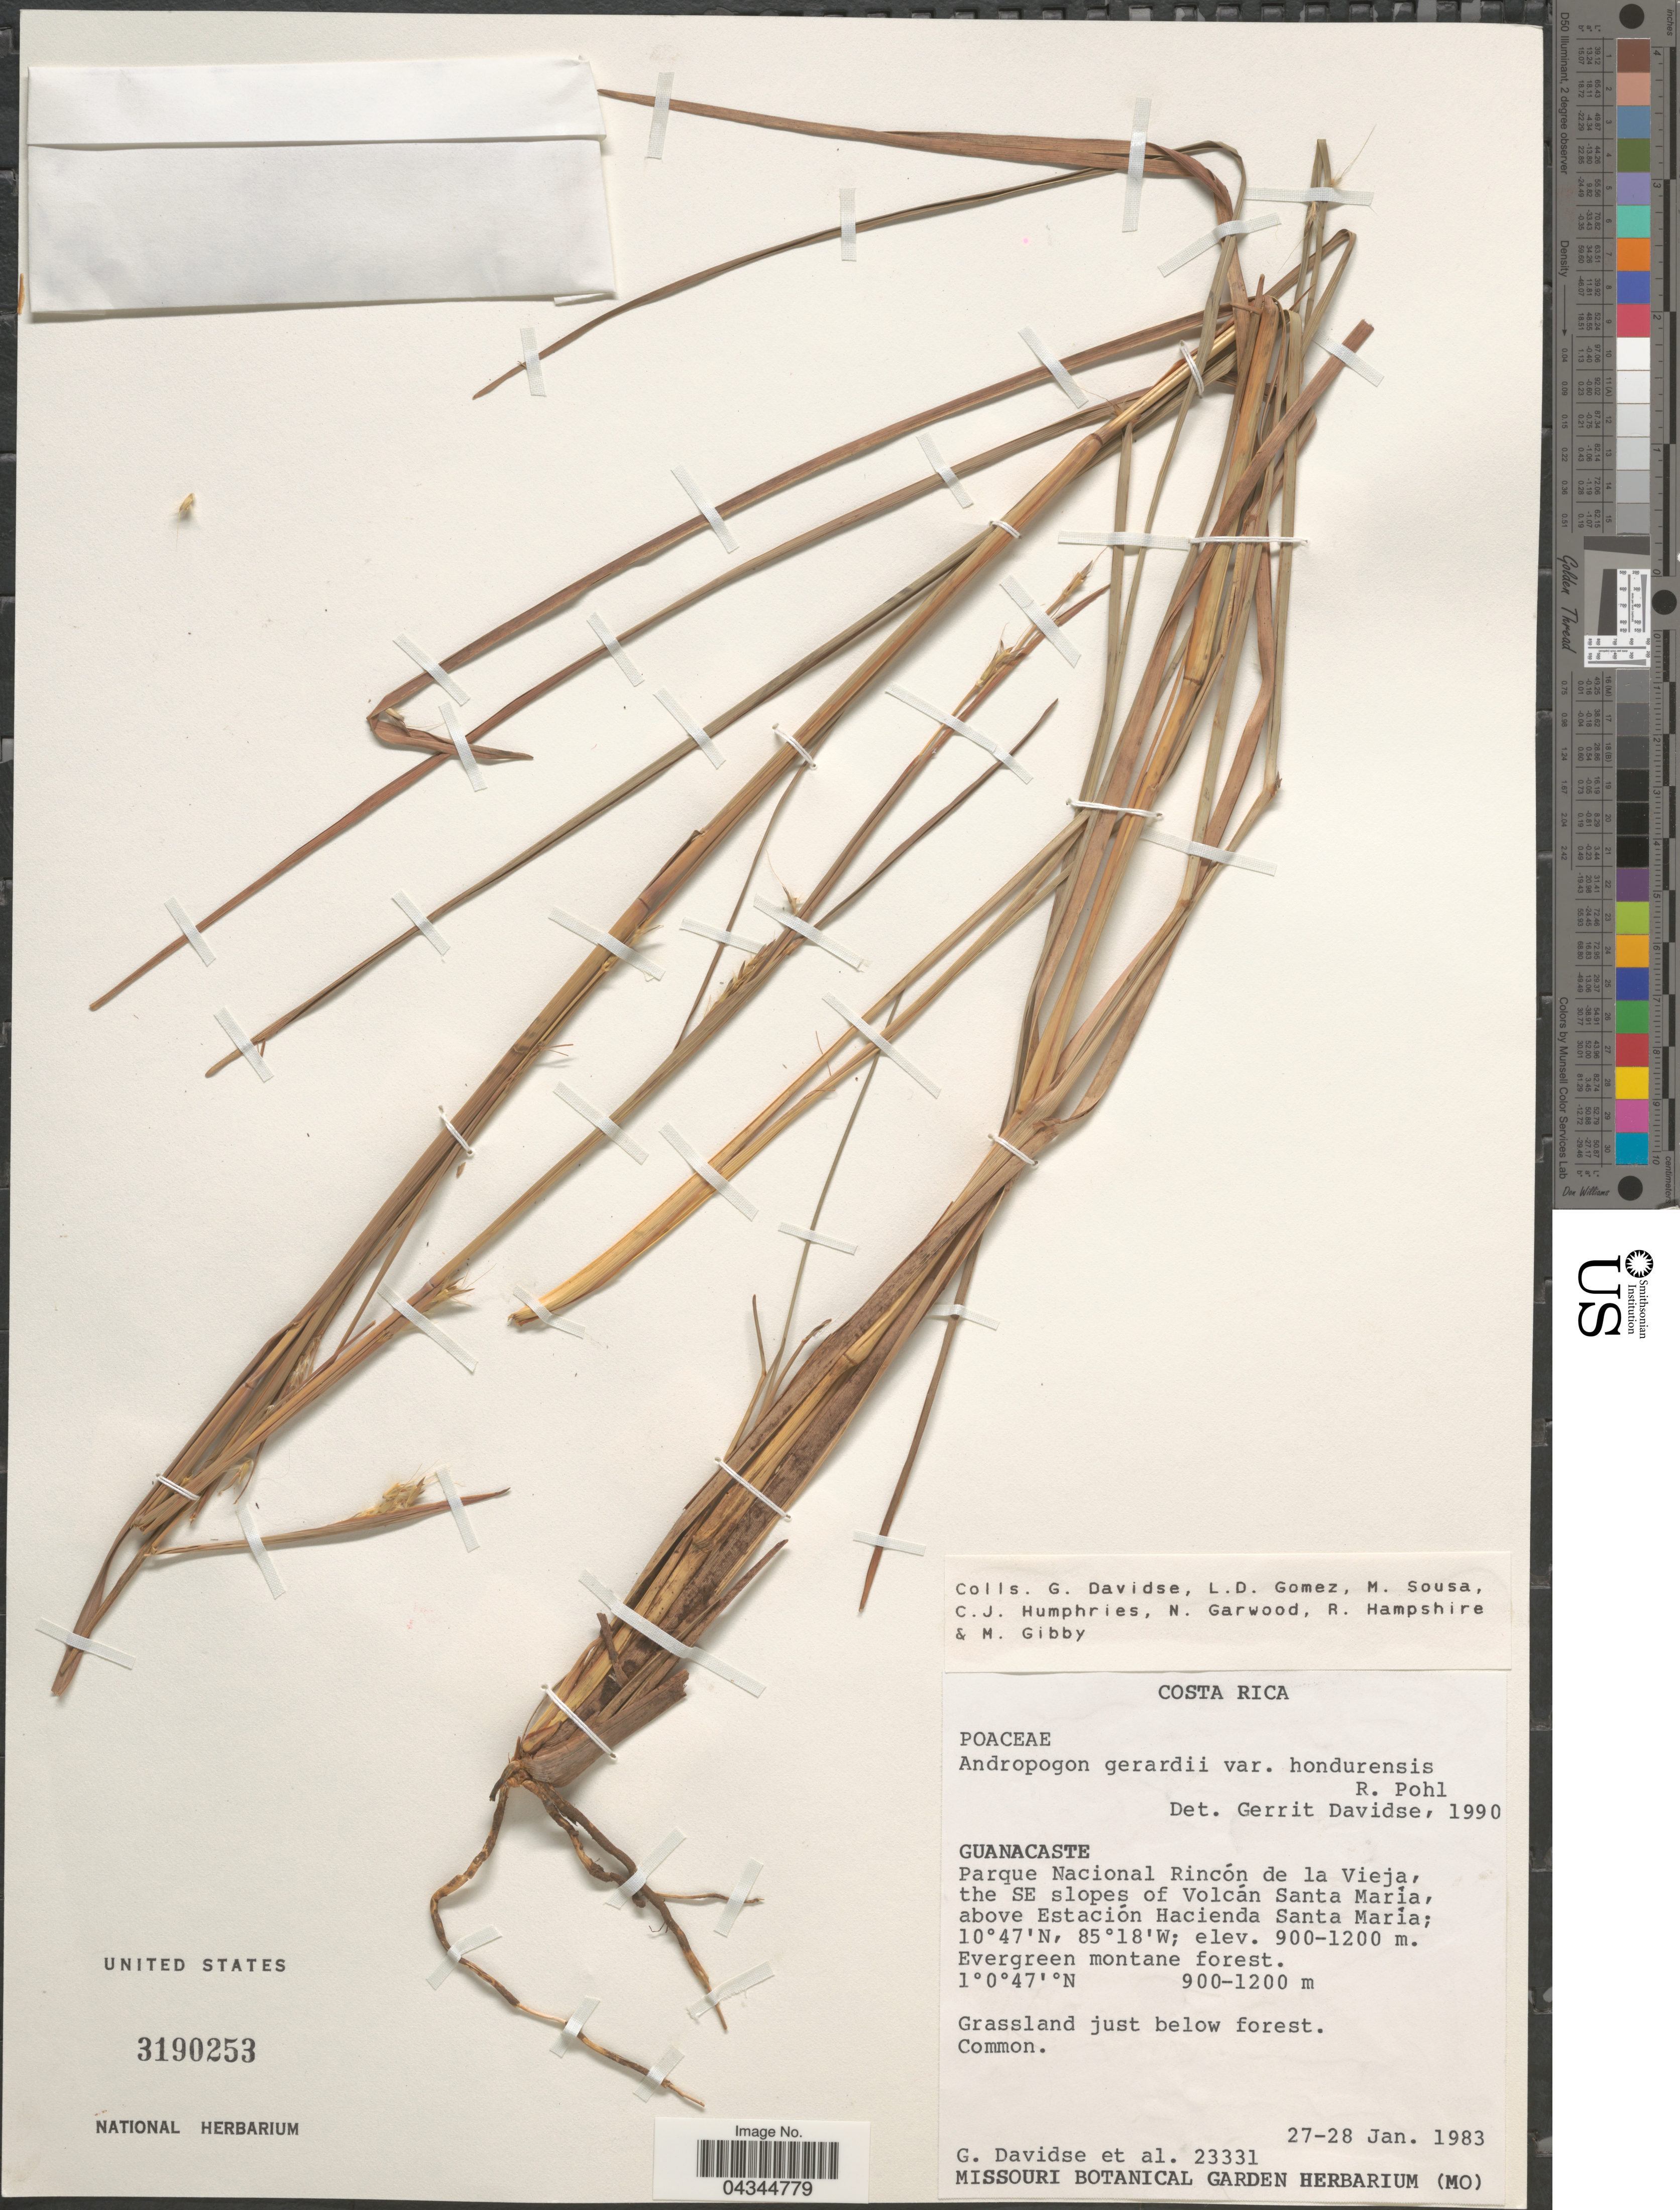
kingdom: Plantae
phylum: Tracheophyta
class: Liliopsida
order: Poales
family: Poaceae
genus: Andropogon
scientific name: Andropogon gerardii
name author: Vitman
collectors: G. Davidse, L. D. Gómez, M. Sousa, C. J. Humphries & et al.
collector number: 23331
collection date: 1983-01-27/1983-01-28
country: Costa Rica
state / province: Guanacaste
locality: Parque Nacional Rincón de la Vieja, the SE slopes of Volcán Santa María, above Estación Hacienda Santa María; Evergreen montane forest.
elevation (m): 900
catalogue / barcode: US 3190253